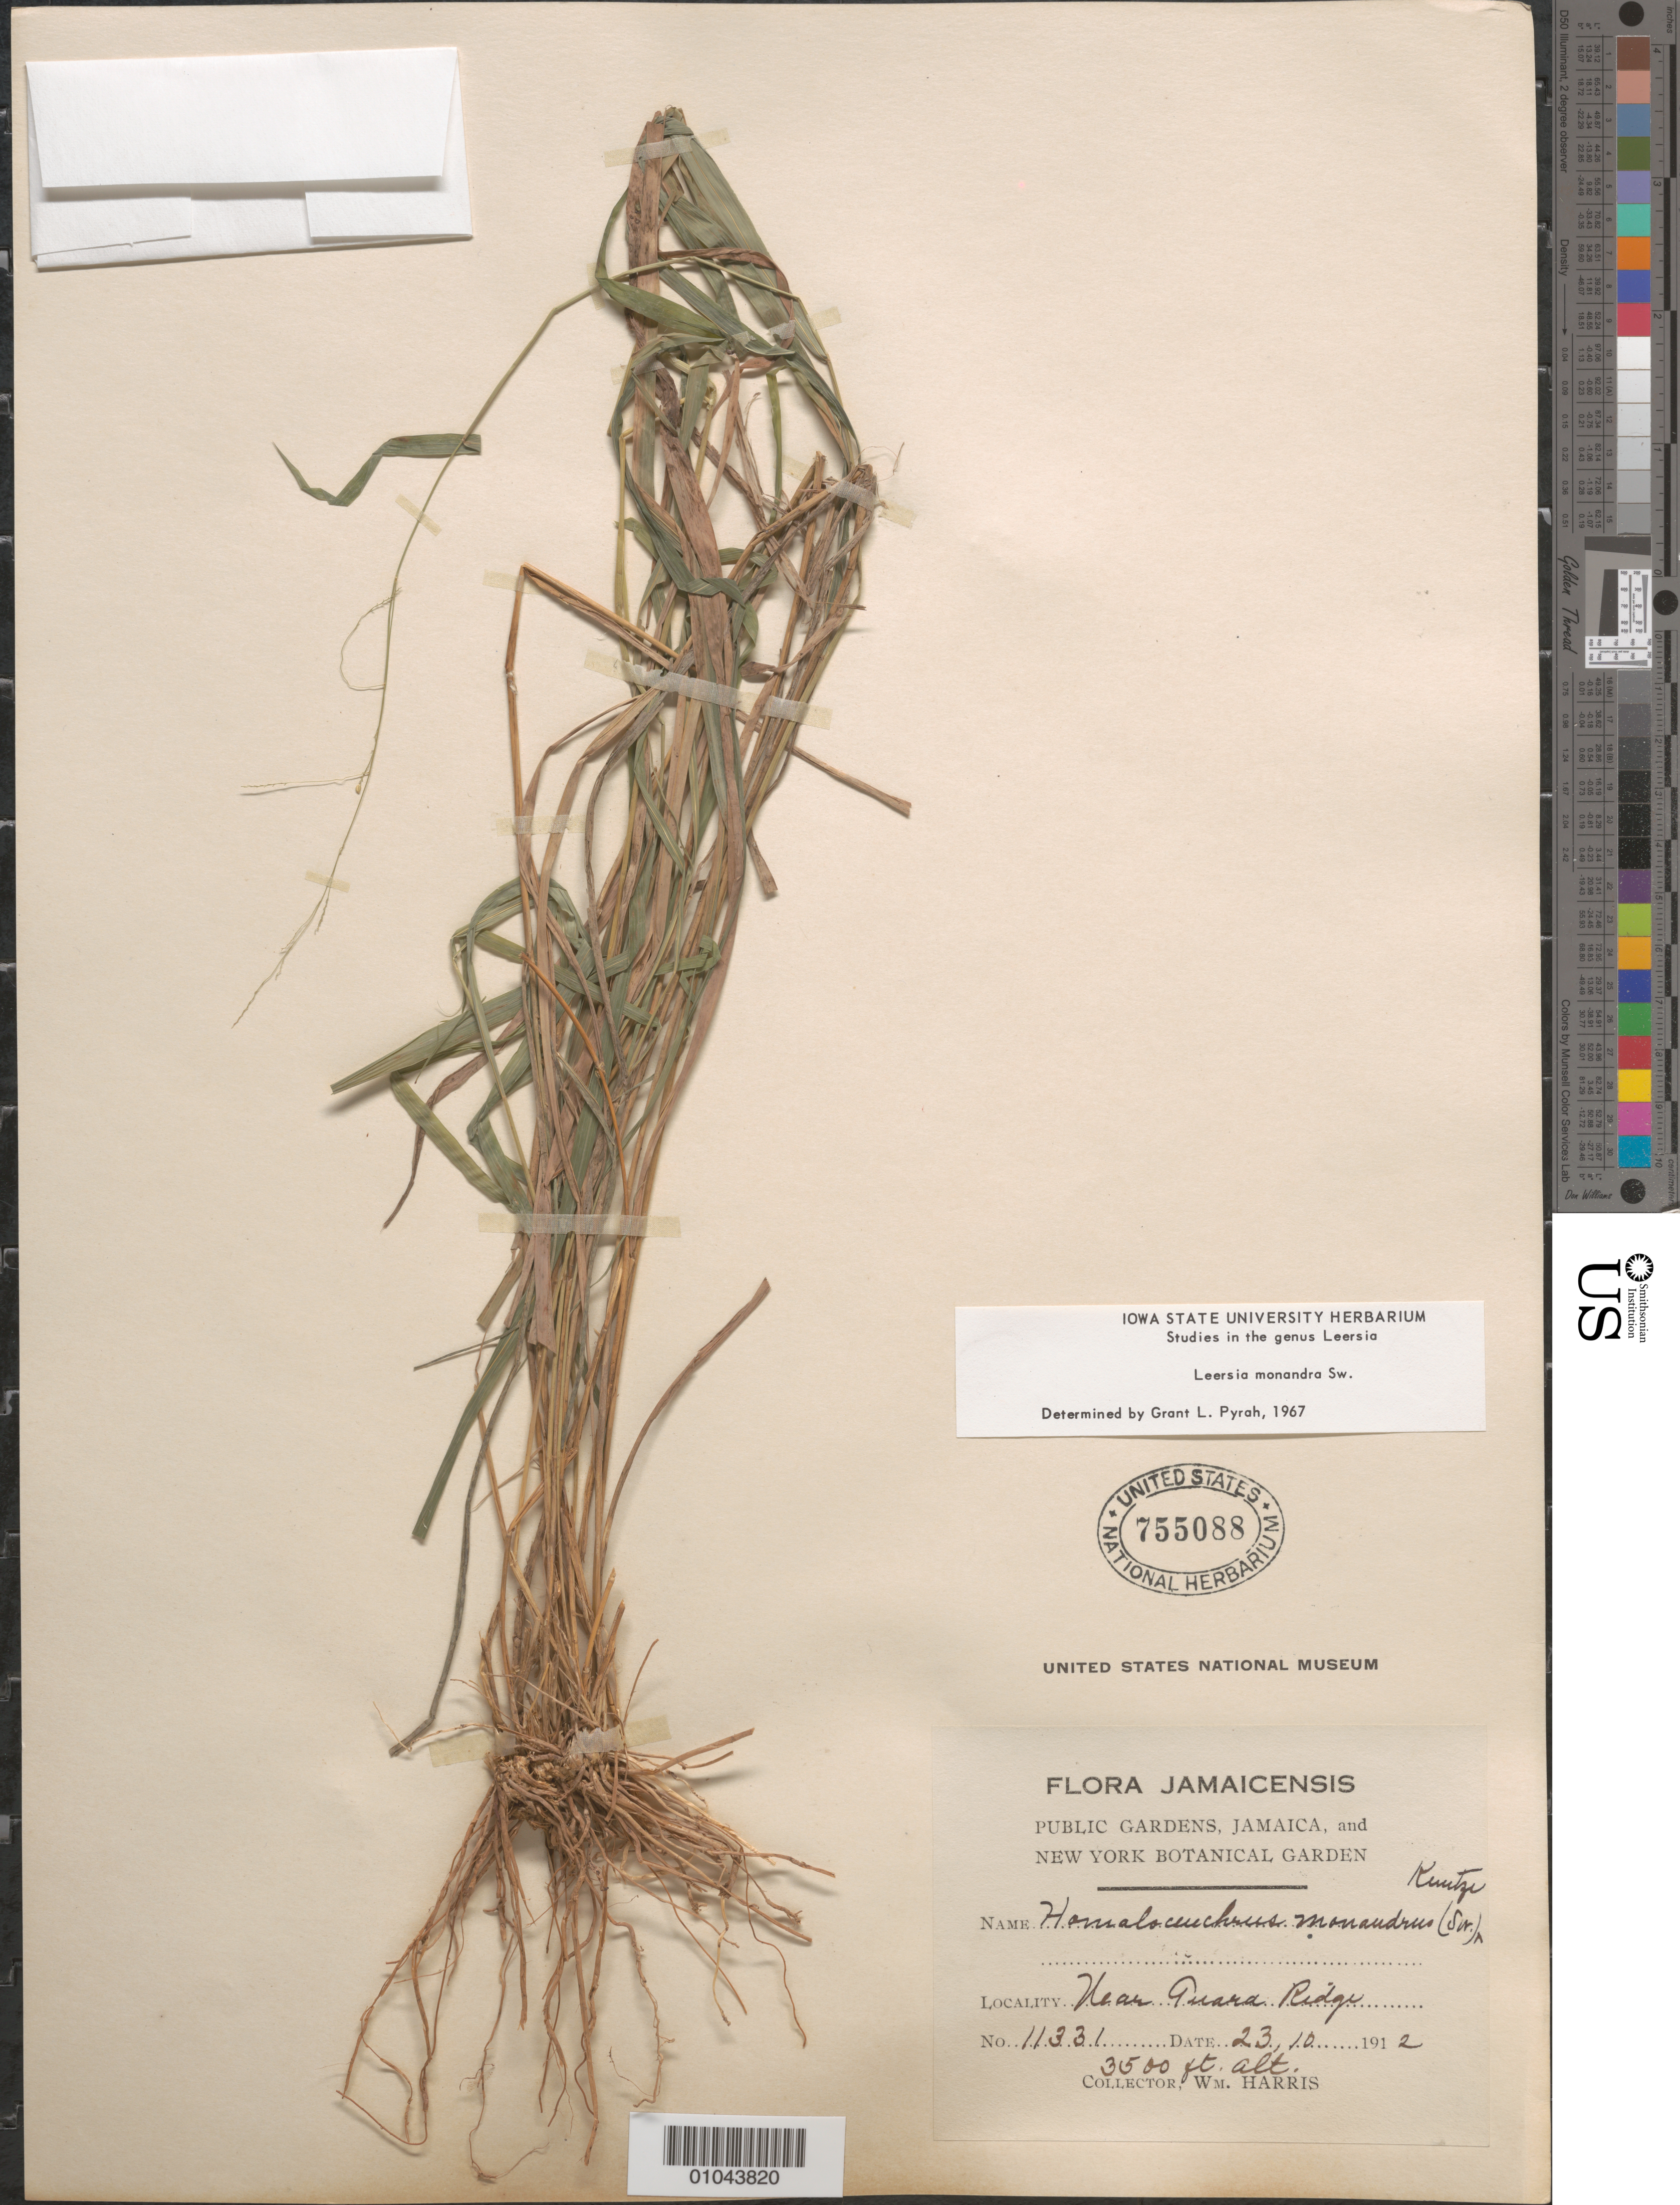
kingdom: Plantae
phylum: Tracheophyta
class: Liliopsida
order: Poales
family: Poaceae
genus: Leersia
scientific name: Leersia monandra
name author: Sw.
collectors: W. H. Harris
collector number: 11331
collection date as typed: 23 Oct 1912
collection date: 1912-10-23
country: Jamaica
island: Jamaica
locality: Near Guara Ridge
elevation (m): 1067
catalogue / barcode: US 755088